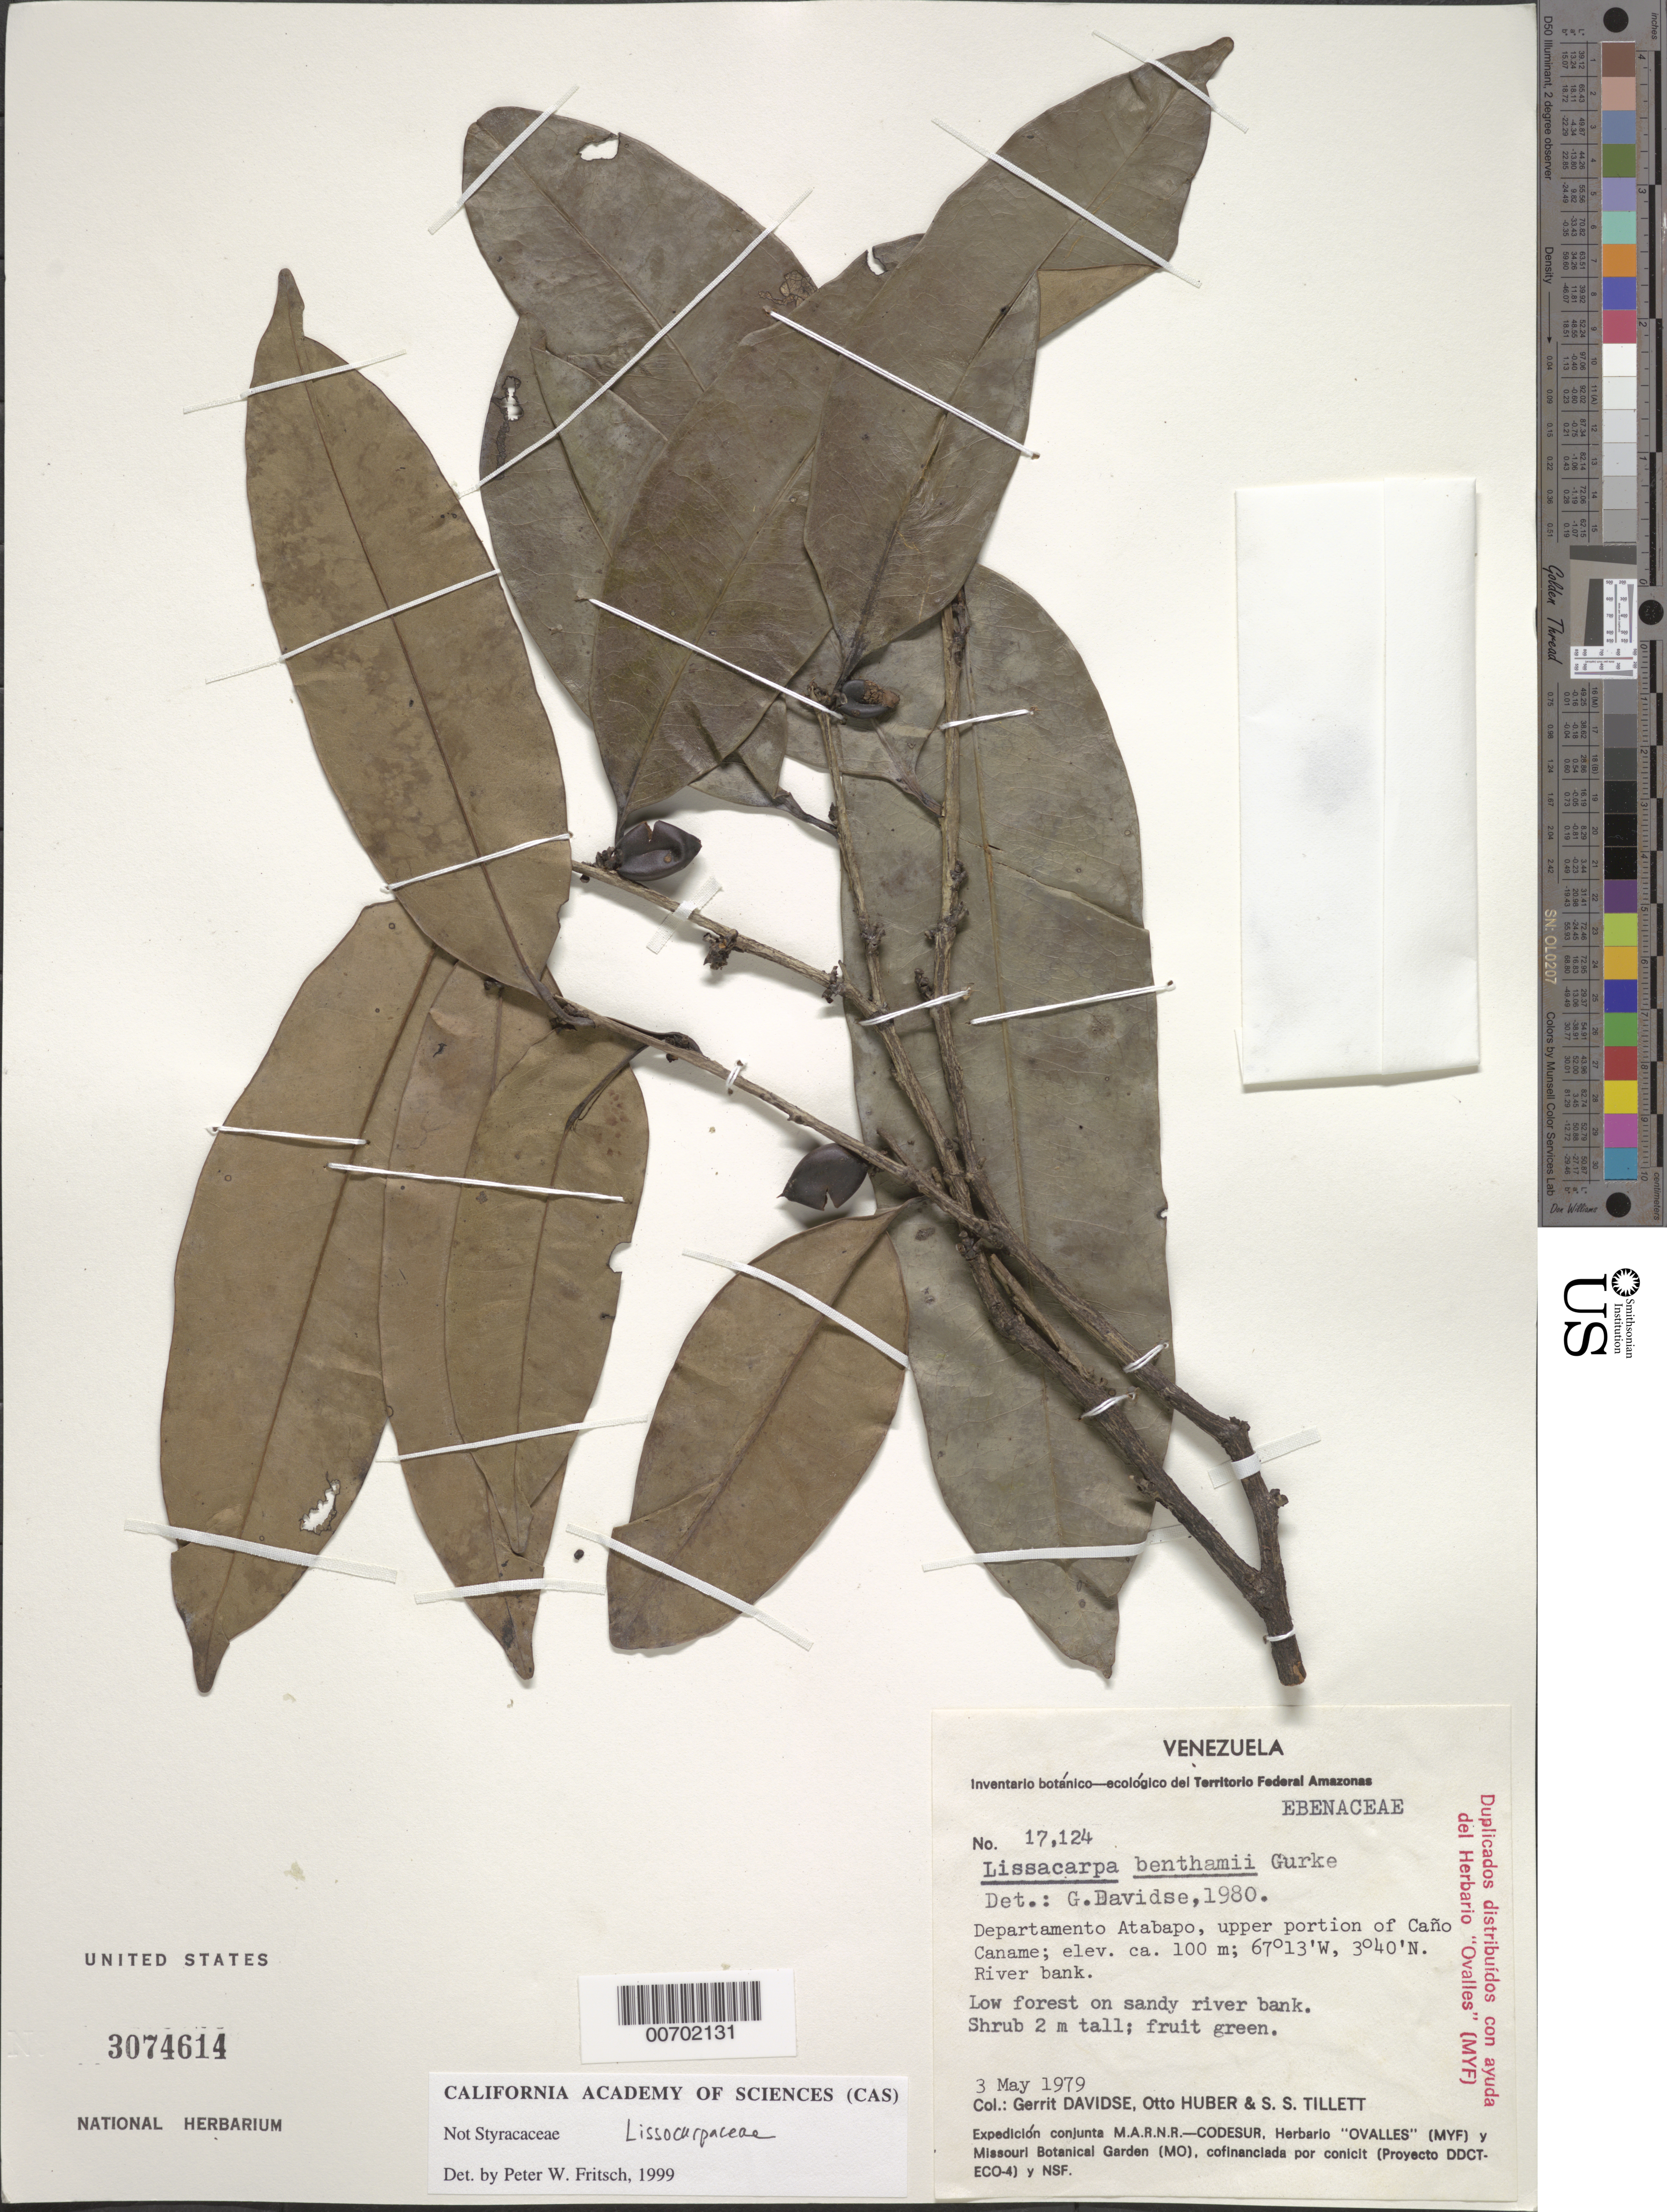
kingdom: Plantae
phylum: Tracheophyta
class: Magnoliopsida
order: Ericales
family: Ebenaceae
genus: Lissocarpa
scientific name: Lissocarpa benthami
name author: Gürke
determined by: Davidse, Gerrit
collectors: G. Davidse, O. Huber & S. S. Tillett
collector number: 17124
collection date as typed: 3-May-79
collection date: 1979-05-03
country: Venezuela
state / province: Amazonas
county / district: Atabapo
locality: Caño Caname, upper portion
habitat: Low forest on sandy river bank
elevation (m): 100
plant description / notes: filed as Styracaceae indet; annotated by P.W. Fritsch, 1999 as Lissocarpaceae; Cited by B. Wallnöfer in Ann. Naturhist Mus. Wien, B 105: 533. 2004.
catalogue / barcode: US 3074614